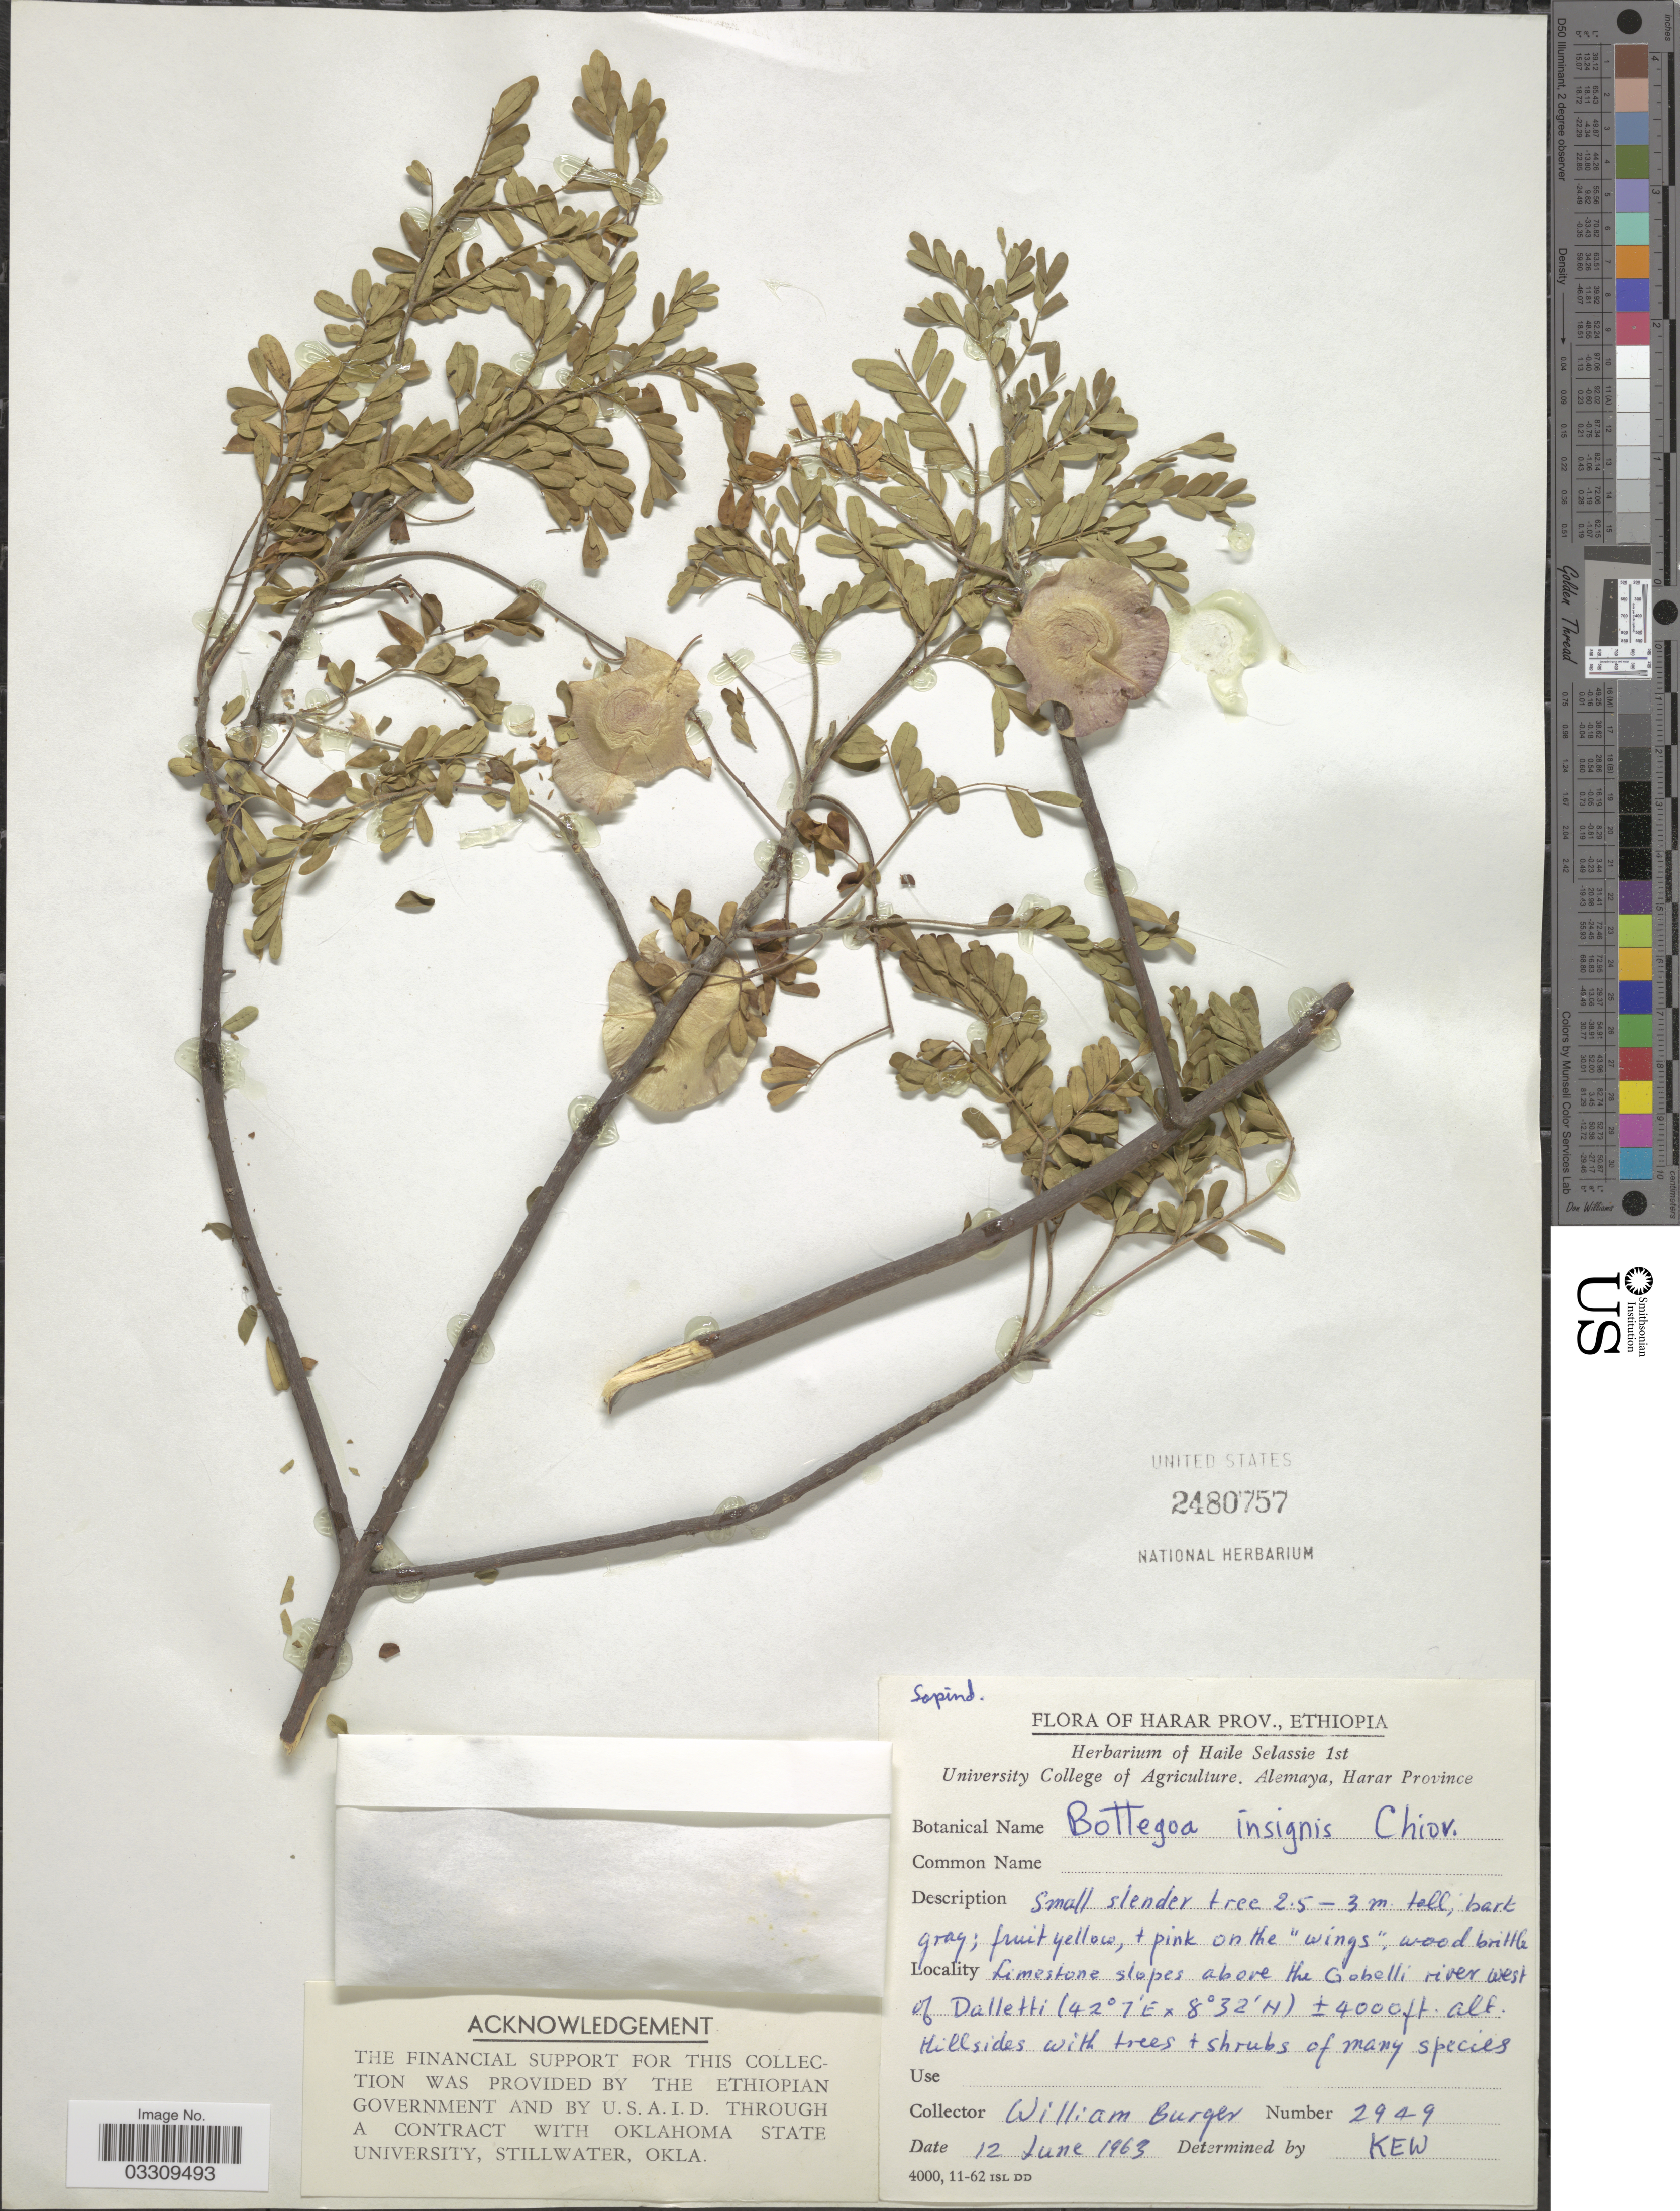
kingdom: Plantae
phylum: Tracheophyta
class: Magnoliopsida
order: Sapindales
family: Rutaceae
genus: Bottegoa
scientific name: Bottegoa insignis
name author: Chiov.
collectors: W. Burger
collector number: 2949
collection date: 1963-06-12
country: Ethiopia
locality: Harar Prov. Limestone slopes above the Gobelli river west of Dalletti.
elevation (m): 1219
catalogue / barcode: US 2480757